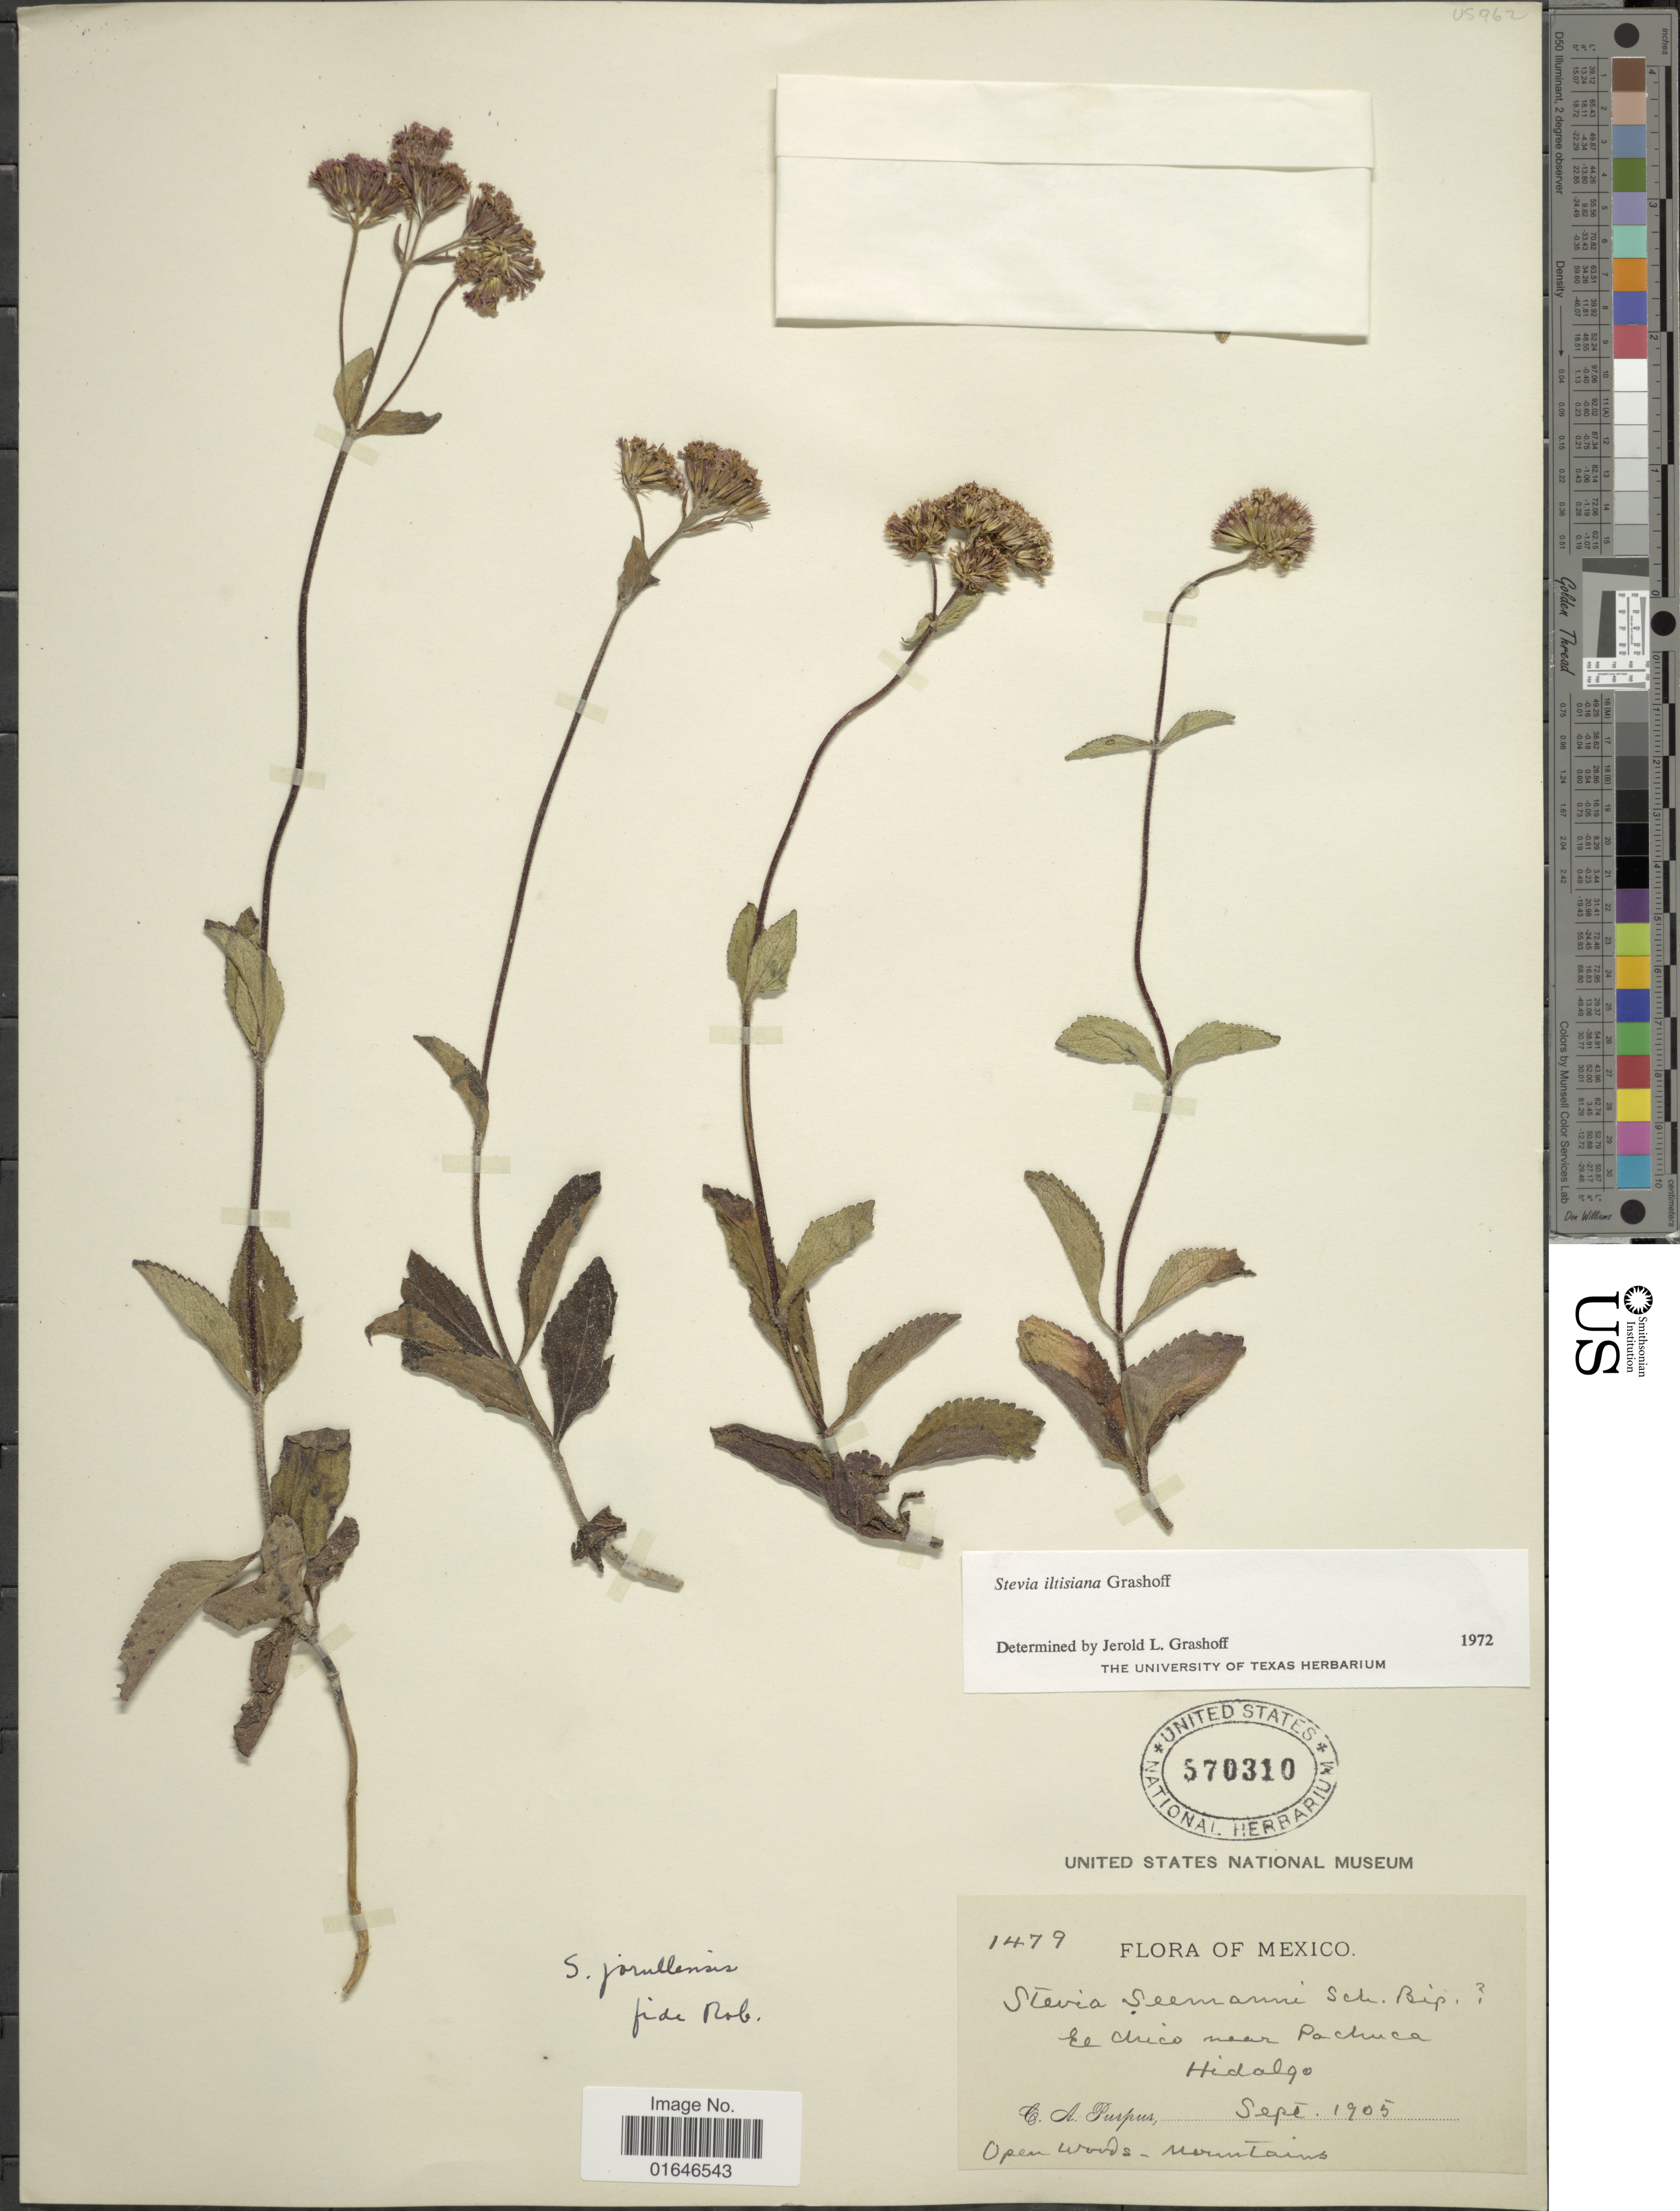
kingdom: Plantae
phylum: Tracheophyta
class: Magnoliopsida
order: Asterales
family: Asteraceae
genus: Stevia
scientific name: Stevia iltisia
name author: Grashoff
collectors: C. A. Purpus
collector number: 1479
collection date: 1905-09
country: Mexico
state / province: Hidalgo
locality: En Chico near Puchuca.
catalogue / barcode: US 570310